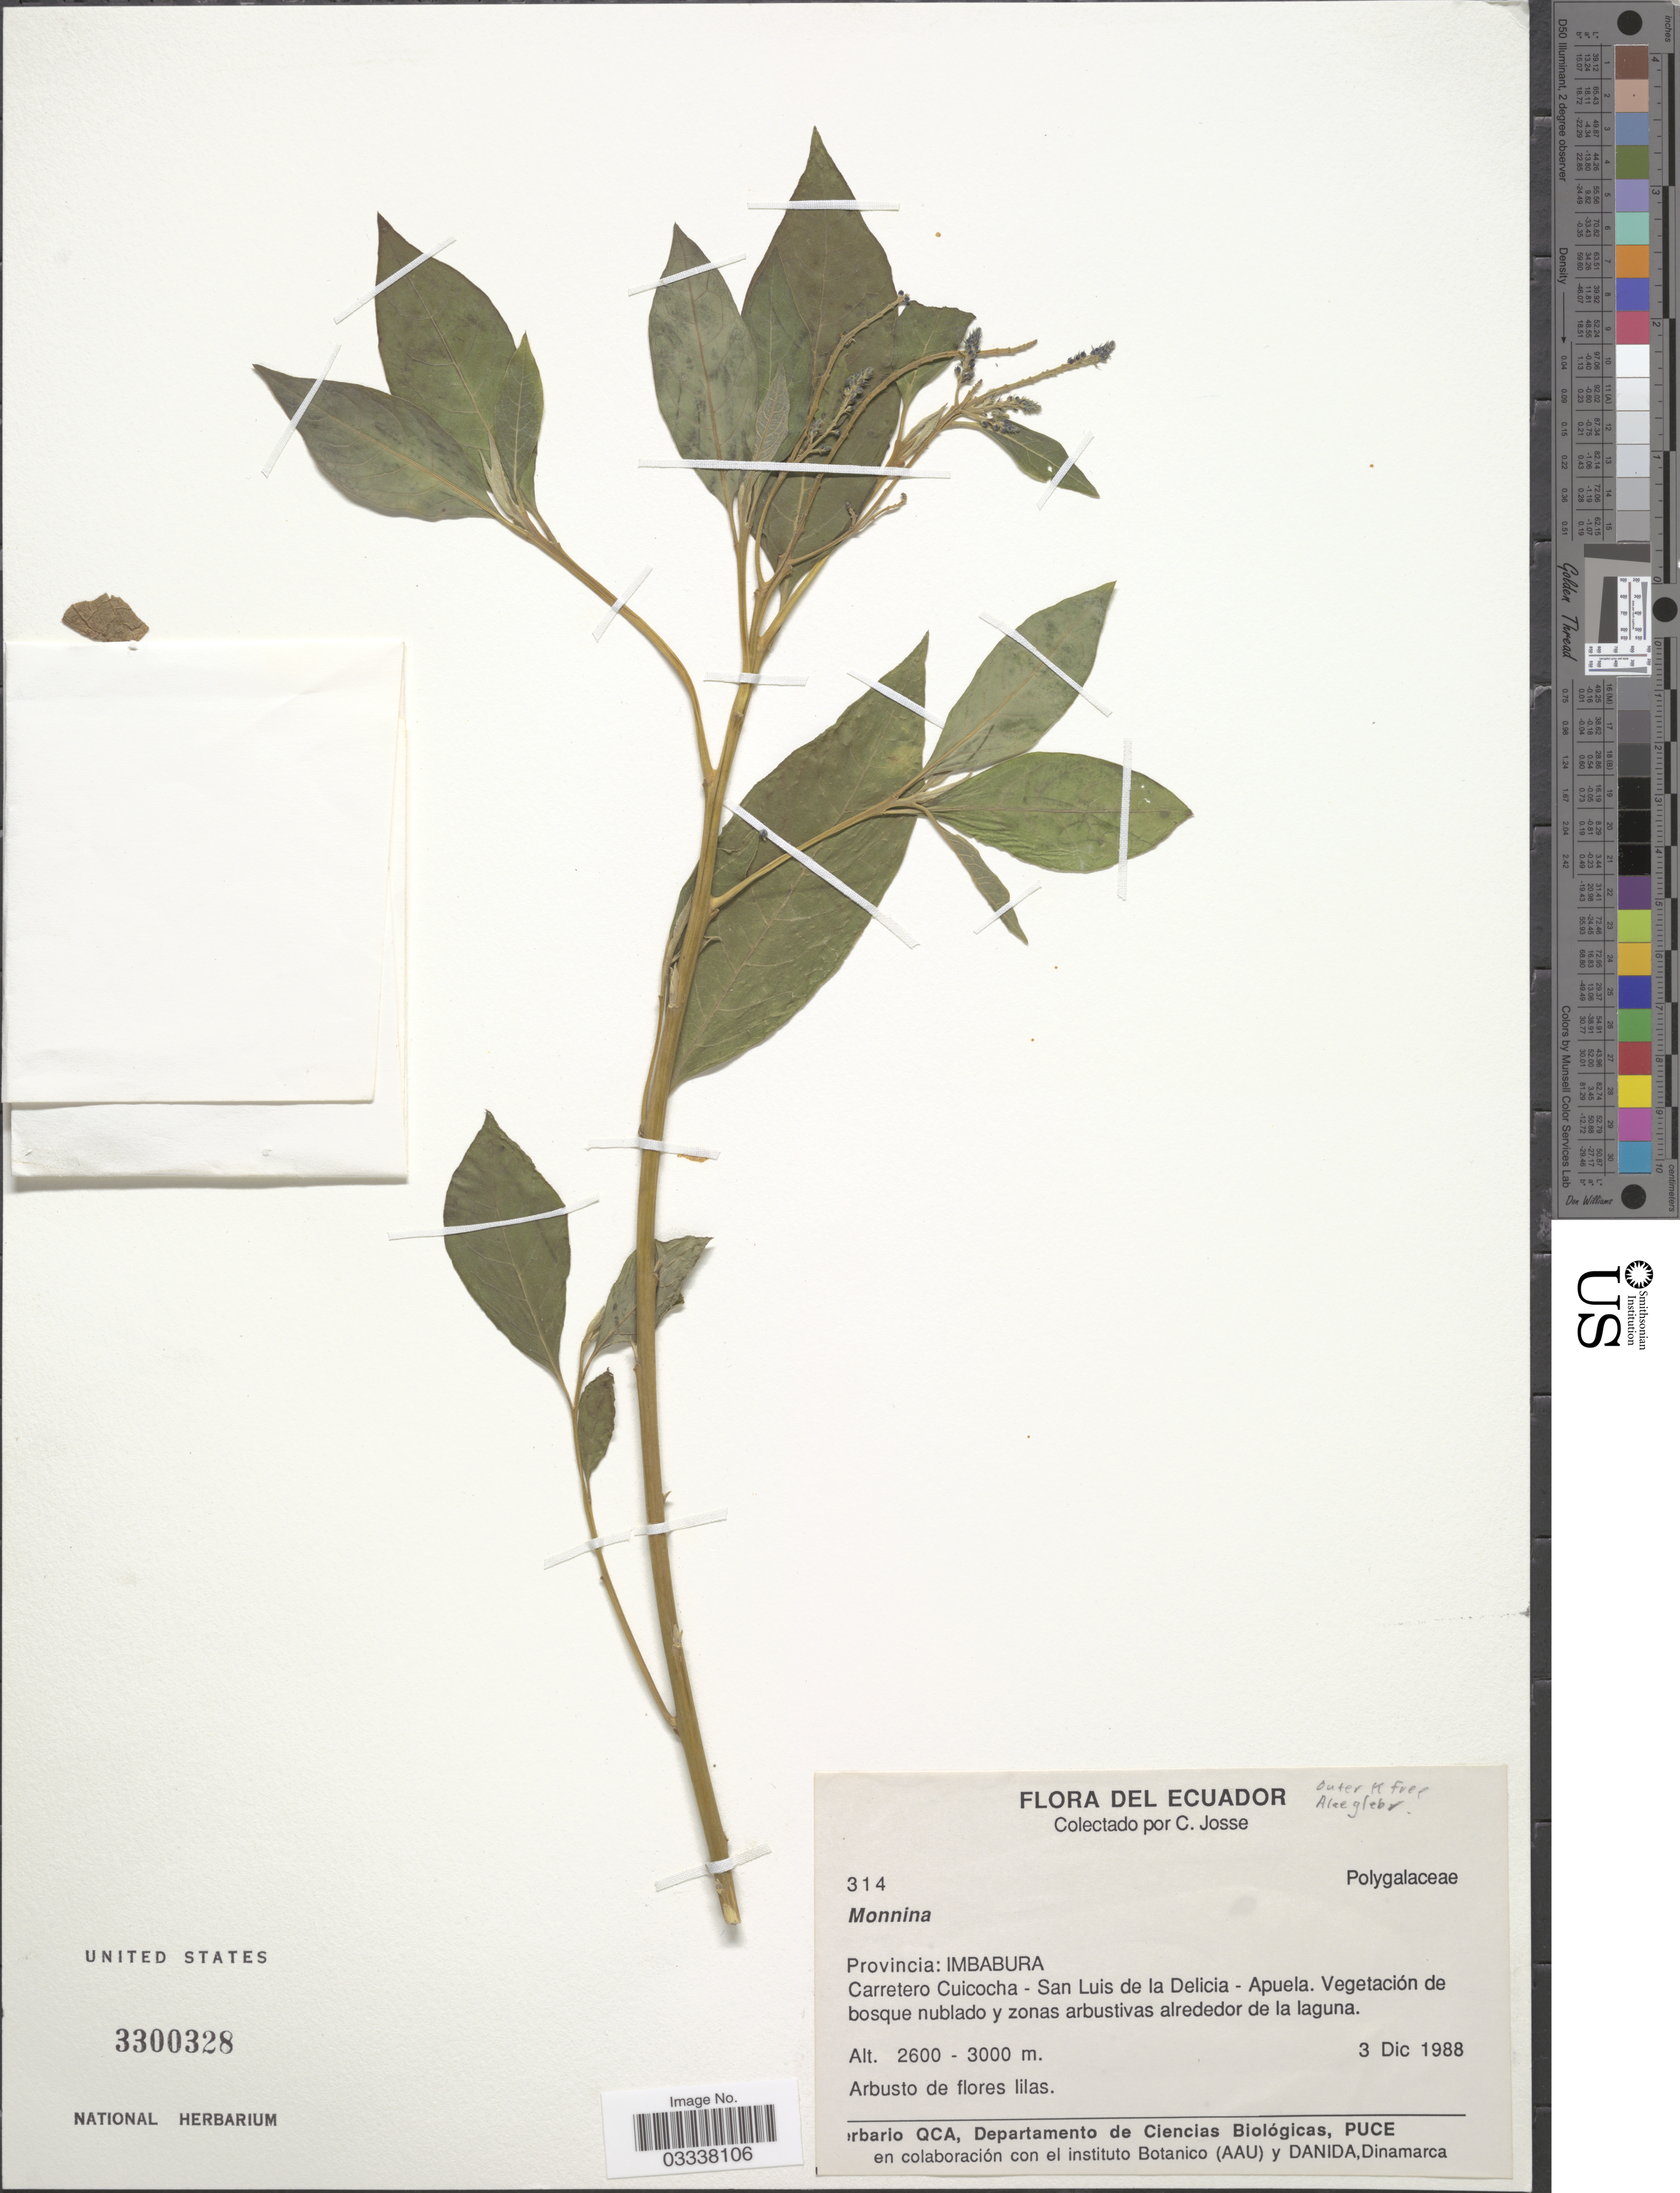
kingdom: Plantae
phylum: Tracheophyta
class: Magnoliopsida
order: Fabales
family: Polygalaceae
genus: Monnina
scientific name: Monnina sp.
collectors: C. Josse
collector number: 314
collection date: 1988-12-03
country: Ecuador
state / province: Imbabura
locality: Carretero Cuicocha - San Luis de la Delicia - Apuela.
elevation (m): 2600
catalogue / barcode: US 3300328